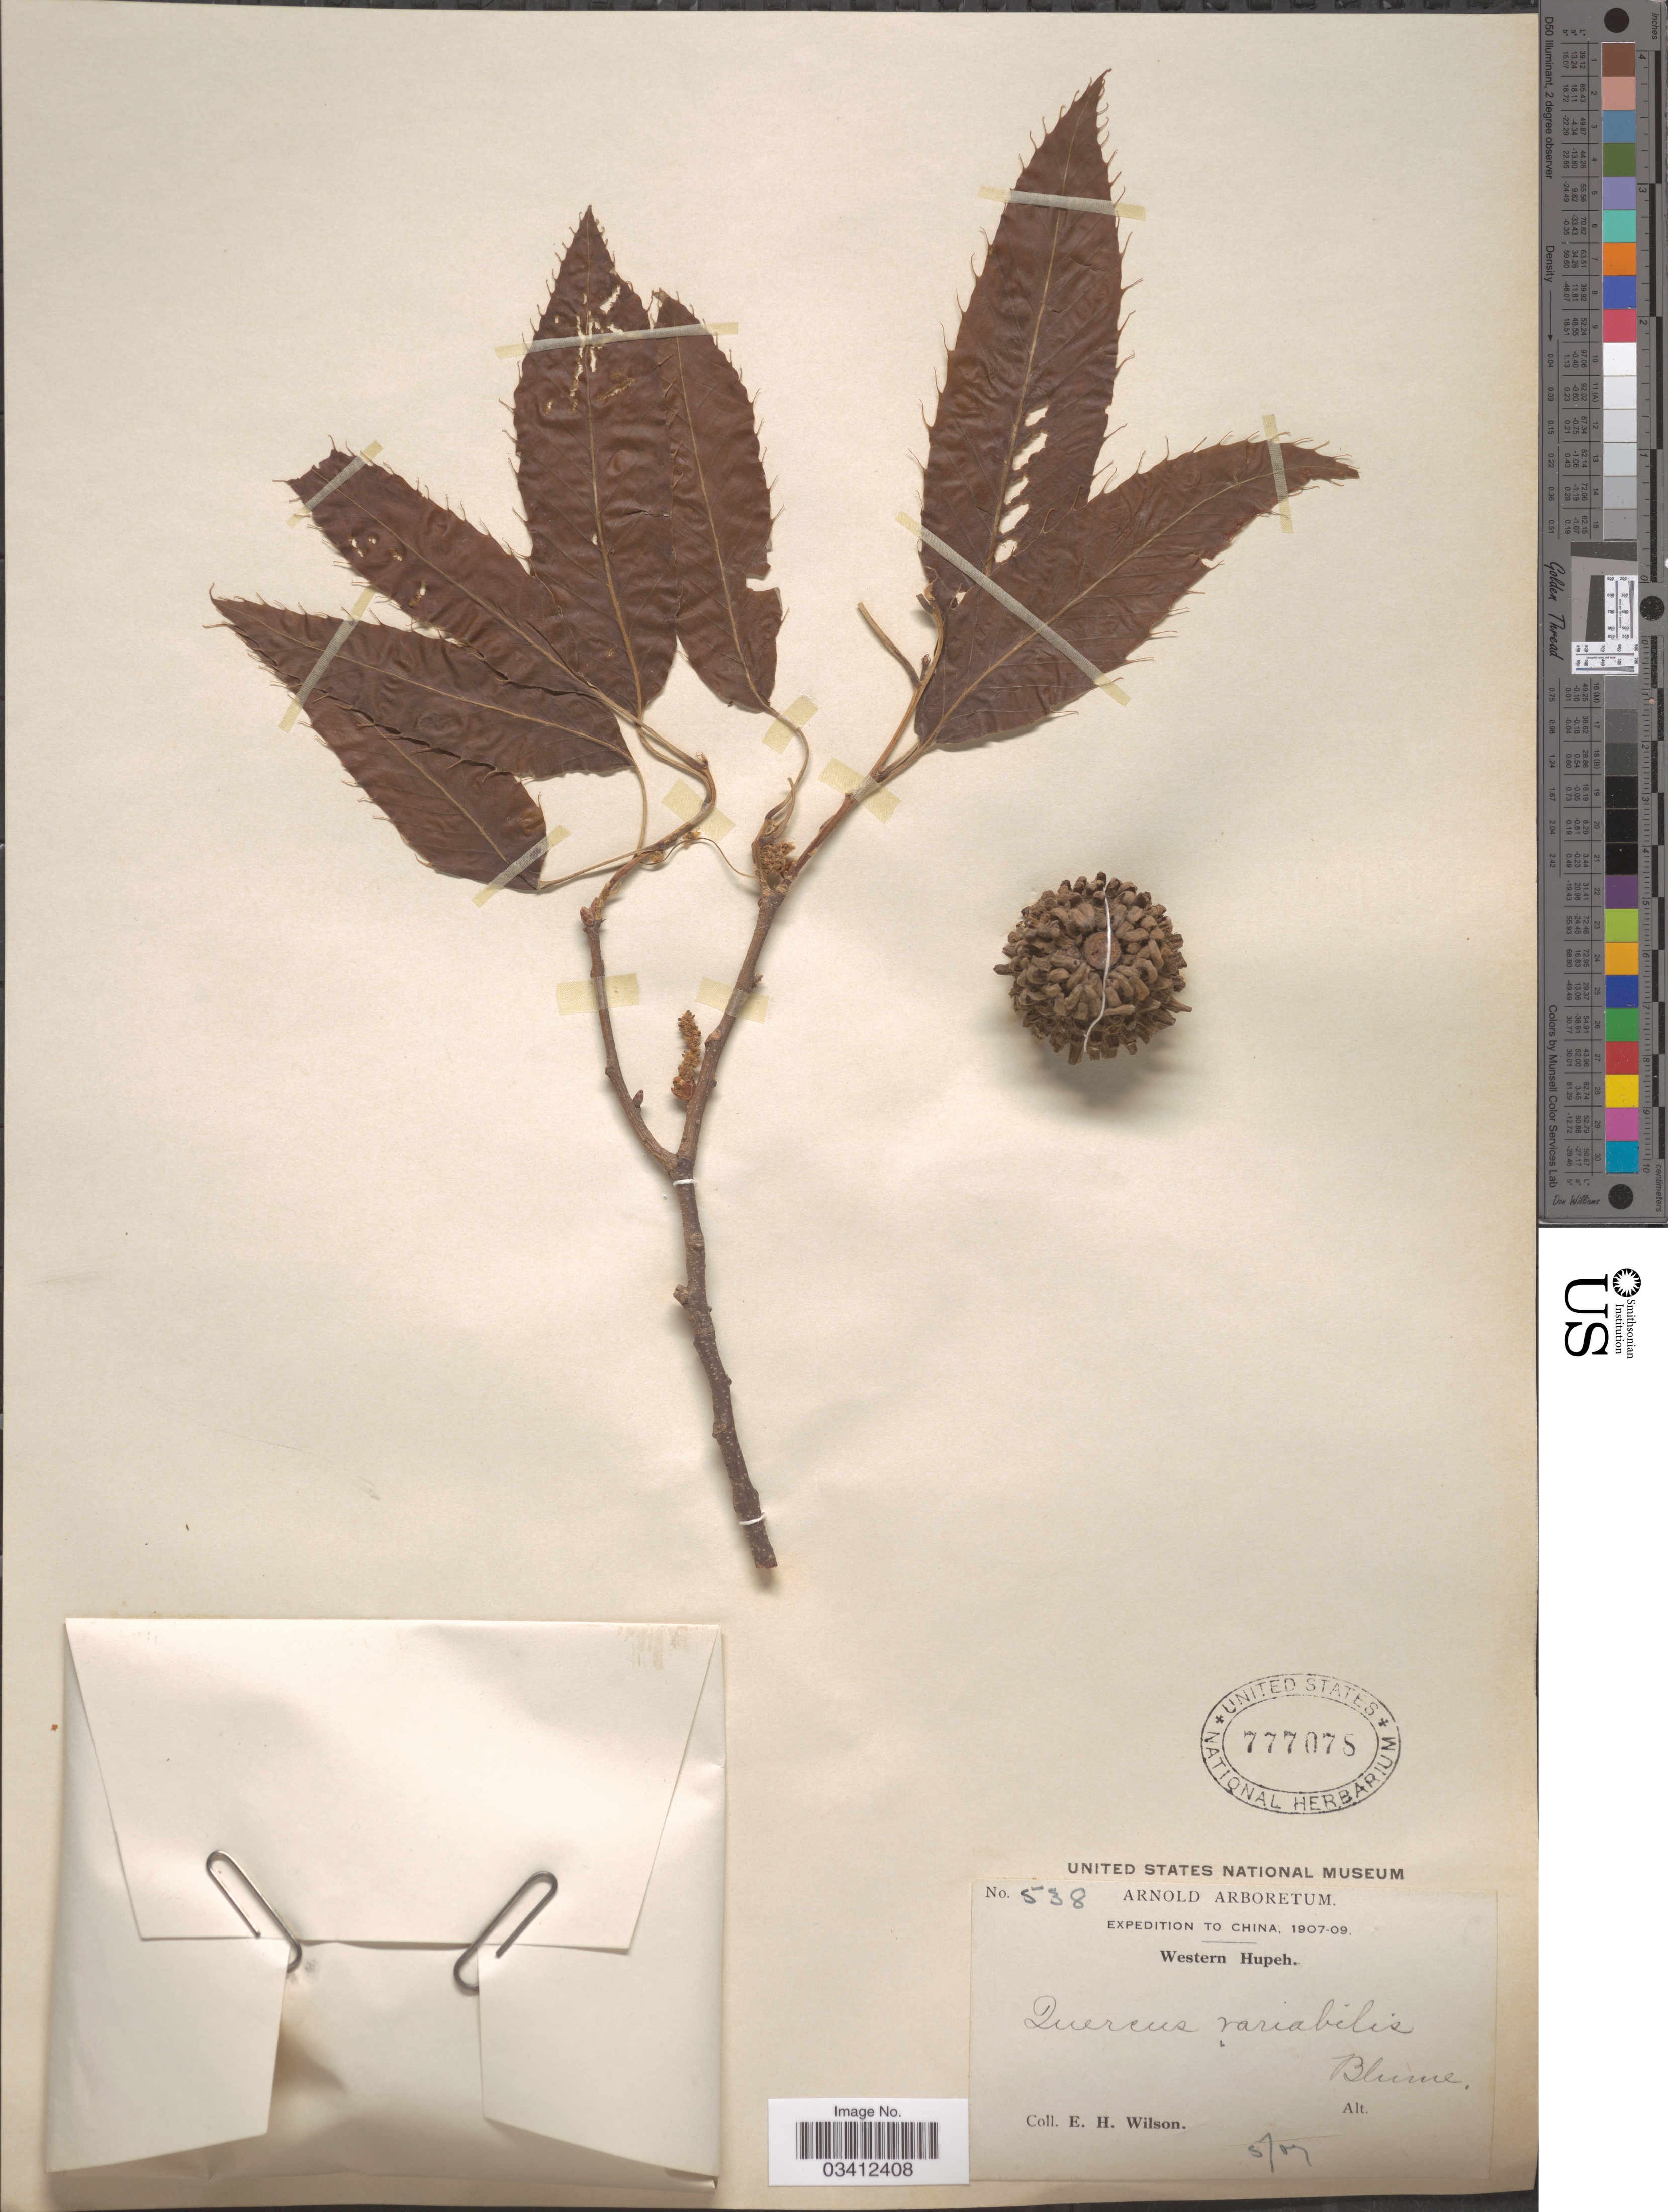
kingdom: Plantae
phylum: Tracheophyta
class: Magnoliopsida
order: Fagales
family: Fagaceae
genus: Quercus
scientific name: Quercus variabilis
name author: Blume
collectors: E. Wilson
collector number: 538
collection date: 1907-05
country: China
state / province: Hubei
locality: Western Hupeh.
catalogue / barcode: US 777078